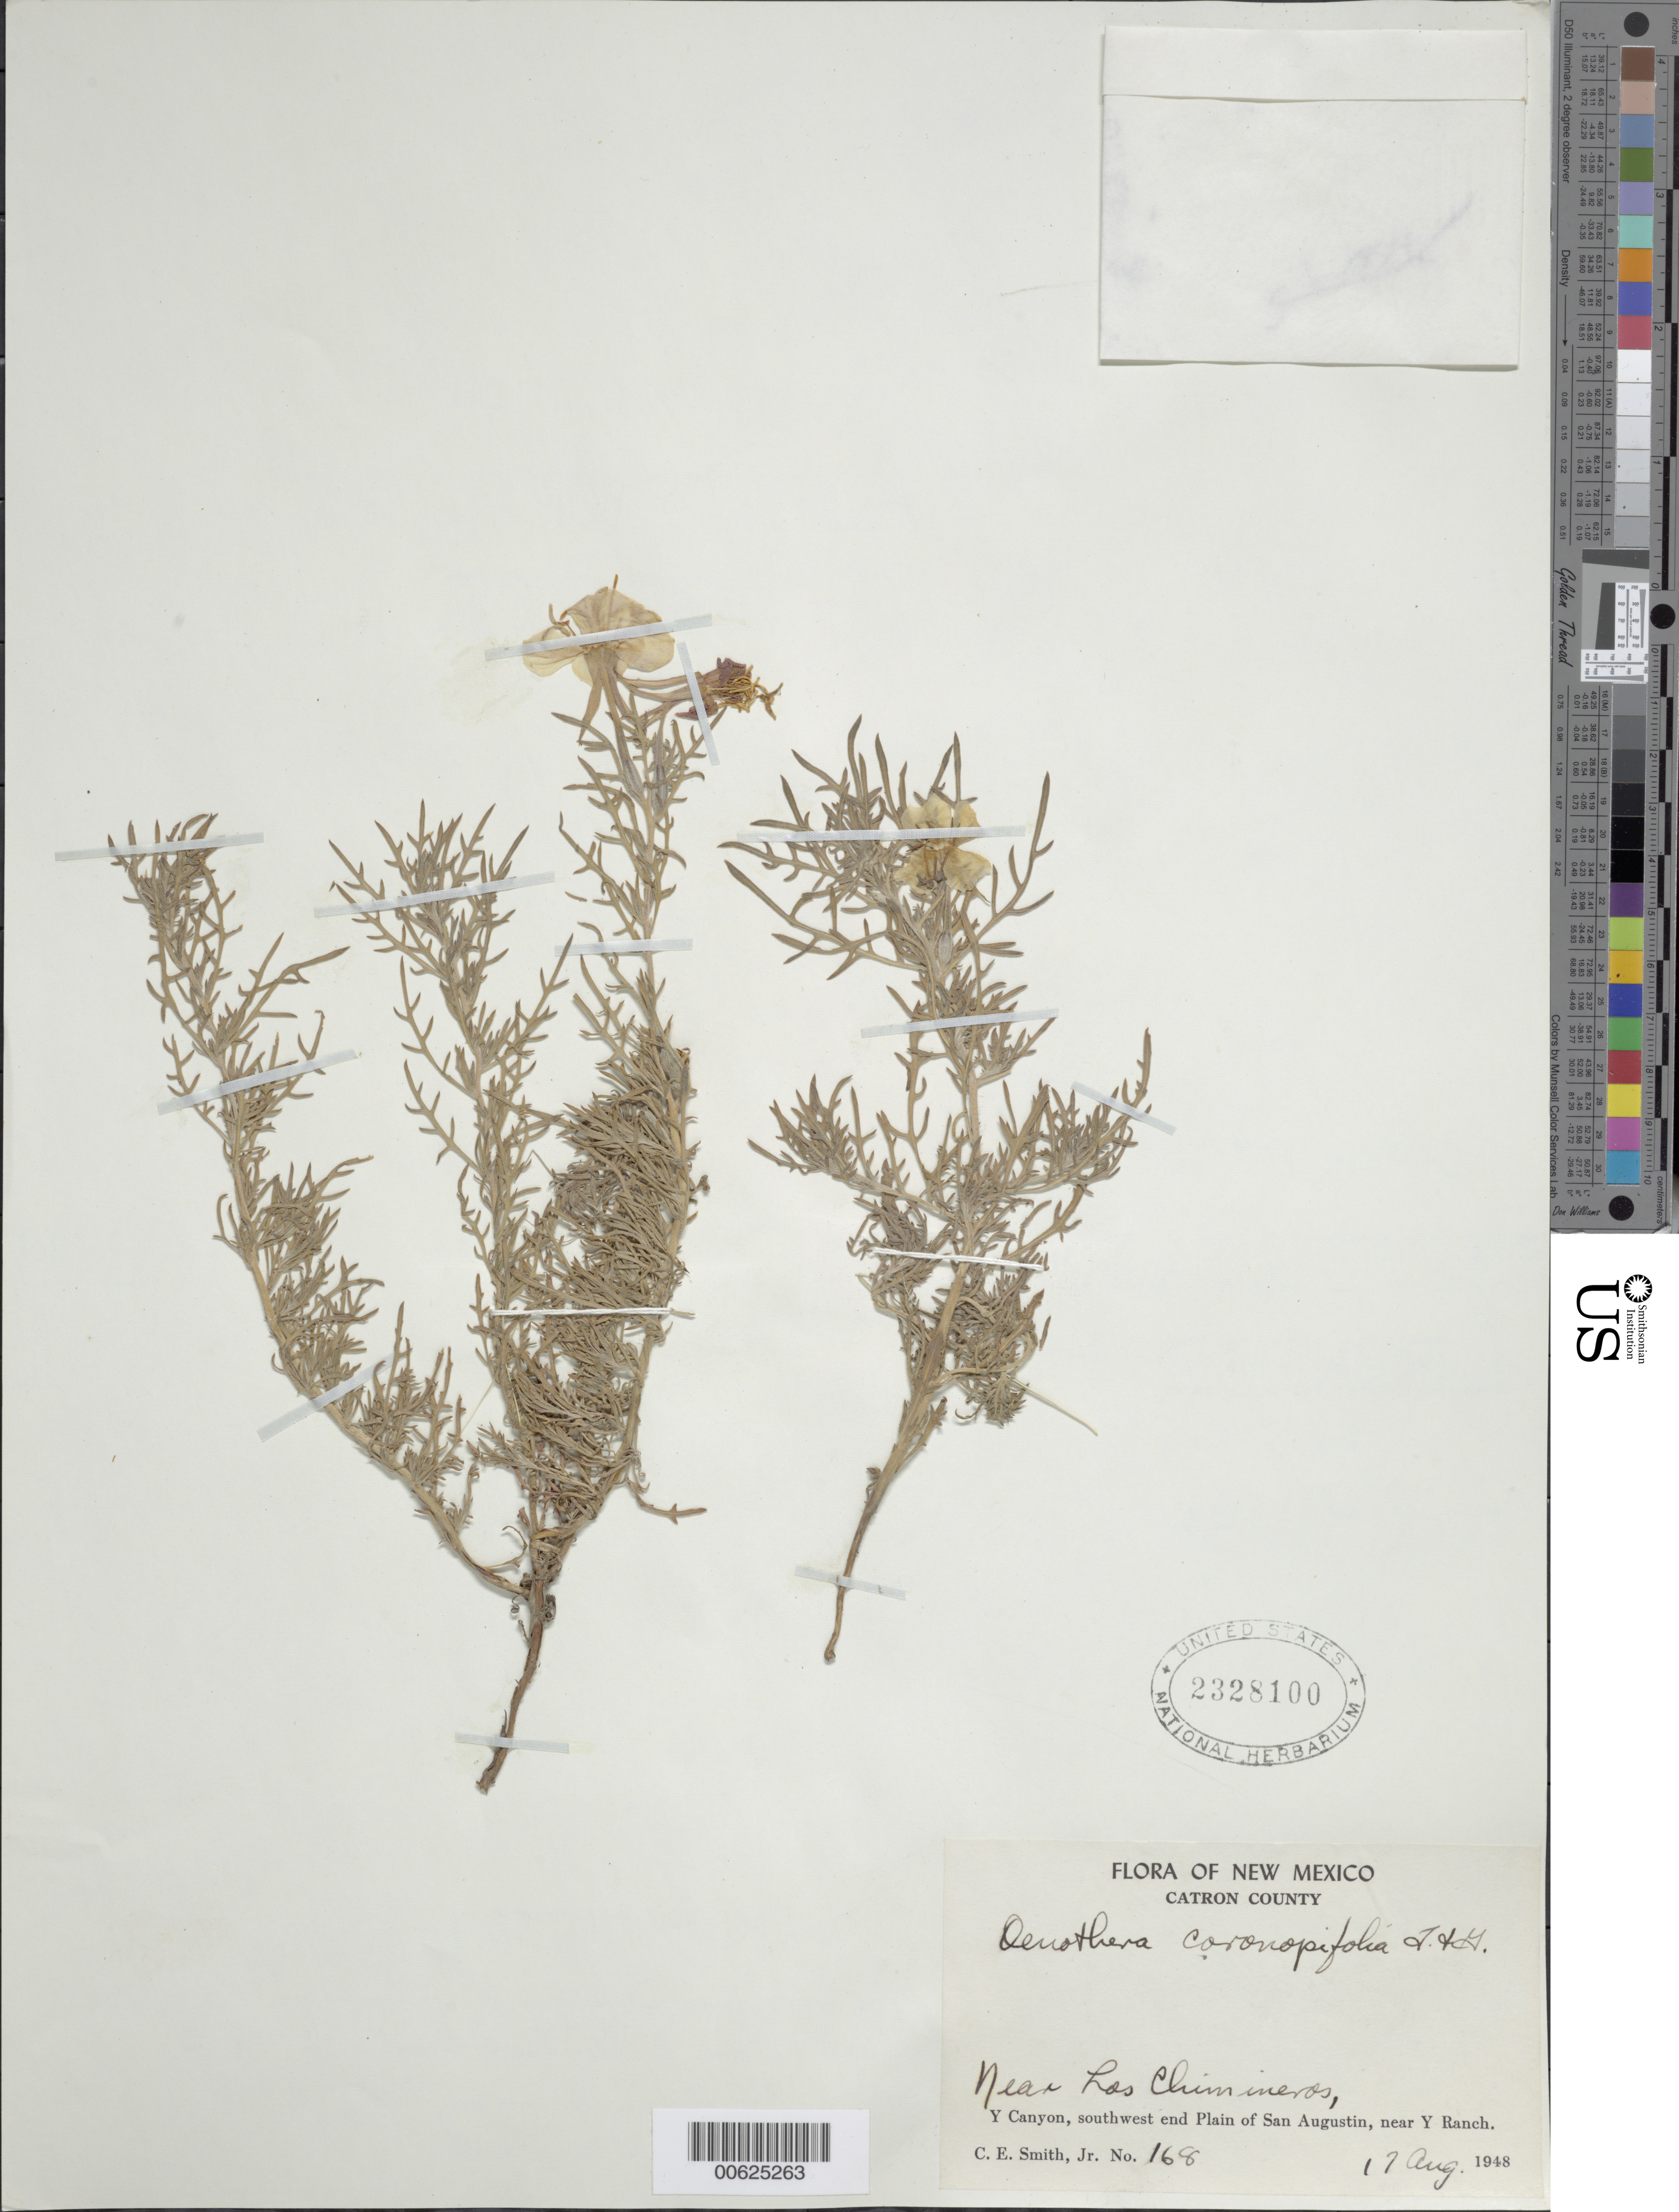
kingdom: Plantae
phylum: Tracheophyta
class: Magnoliopsida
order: Myrtales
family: Onagraceae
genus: Oenothera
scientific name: Oenothera coronopifolia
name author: Torr. & A. Gray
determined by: Munz, Philip A.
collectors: C. E. Smith Jr.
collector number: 168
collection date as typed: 17 Aug 1948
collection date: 1948-08-17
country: United States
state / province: New Mexico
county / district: Catron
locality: Near Los Chimineros, Y Canyon, SW end Plain of San Augustin, near Y Ranch.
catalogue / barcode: US 2328100